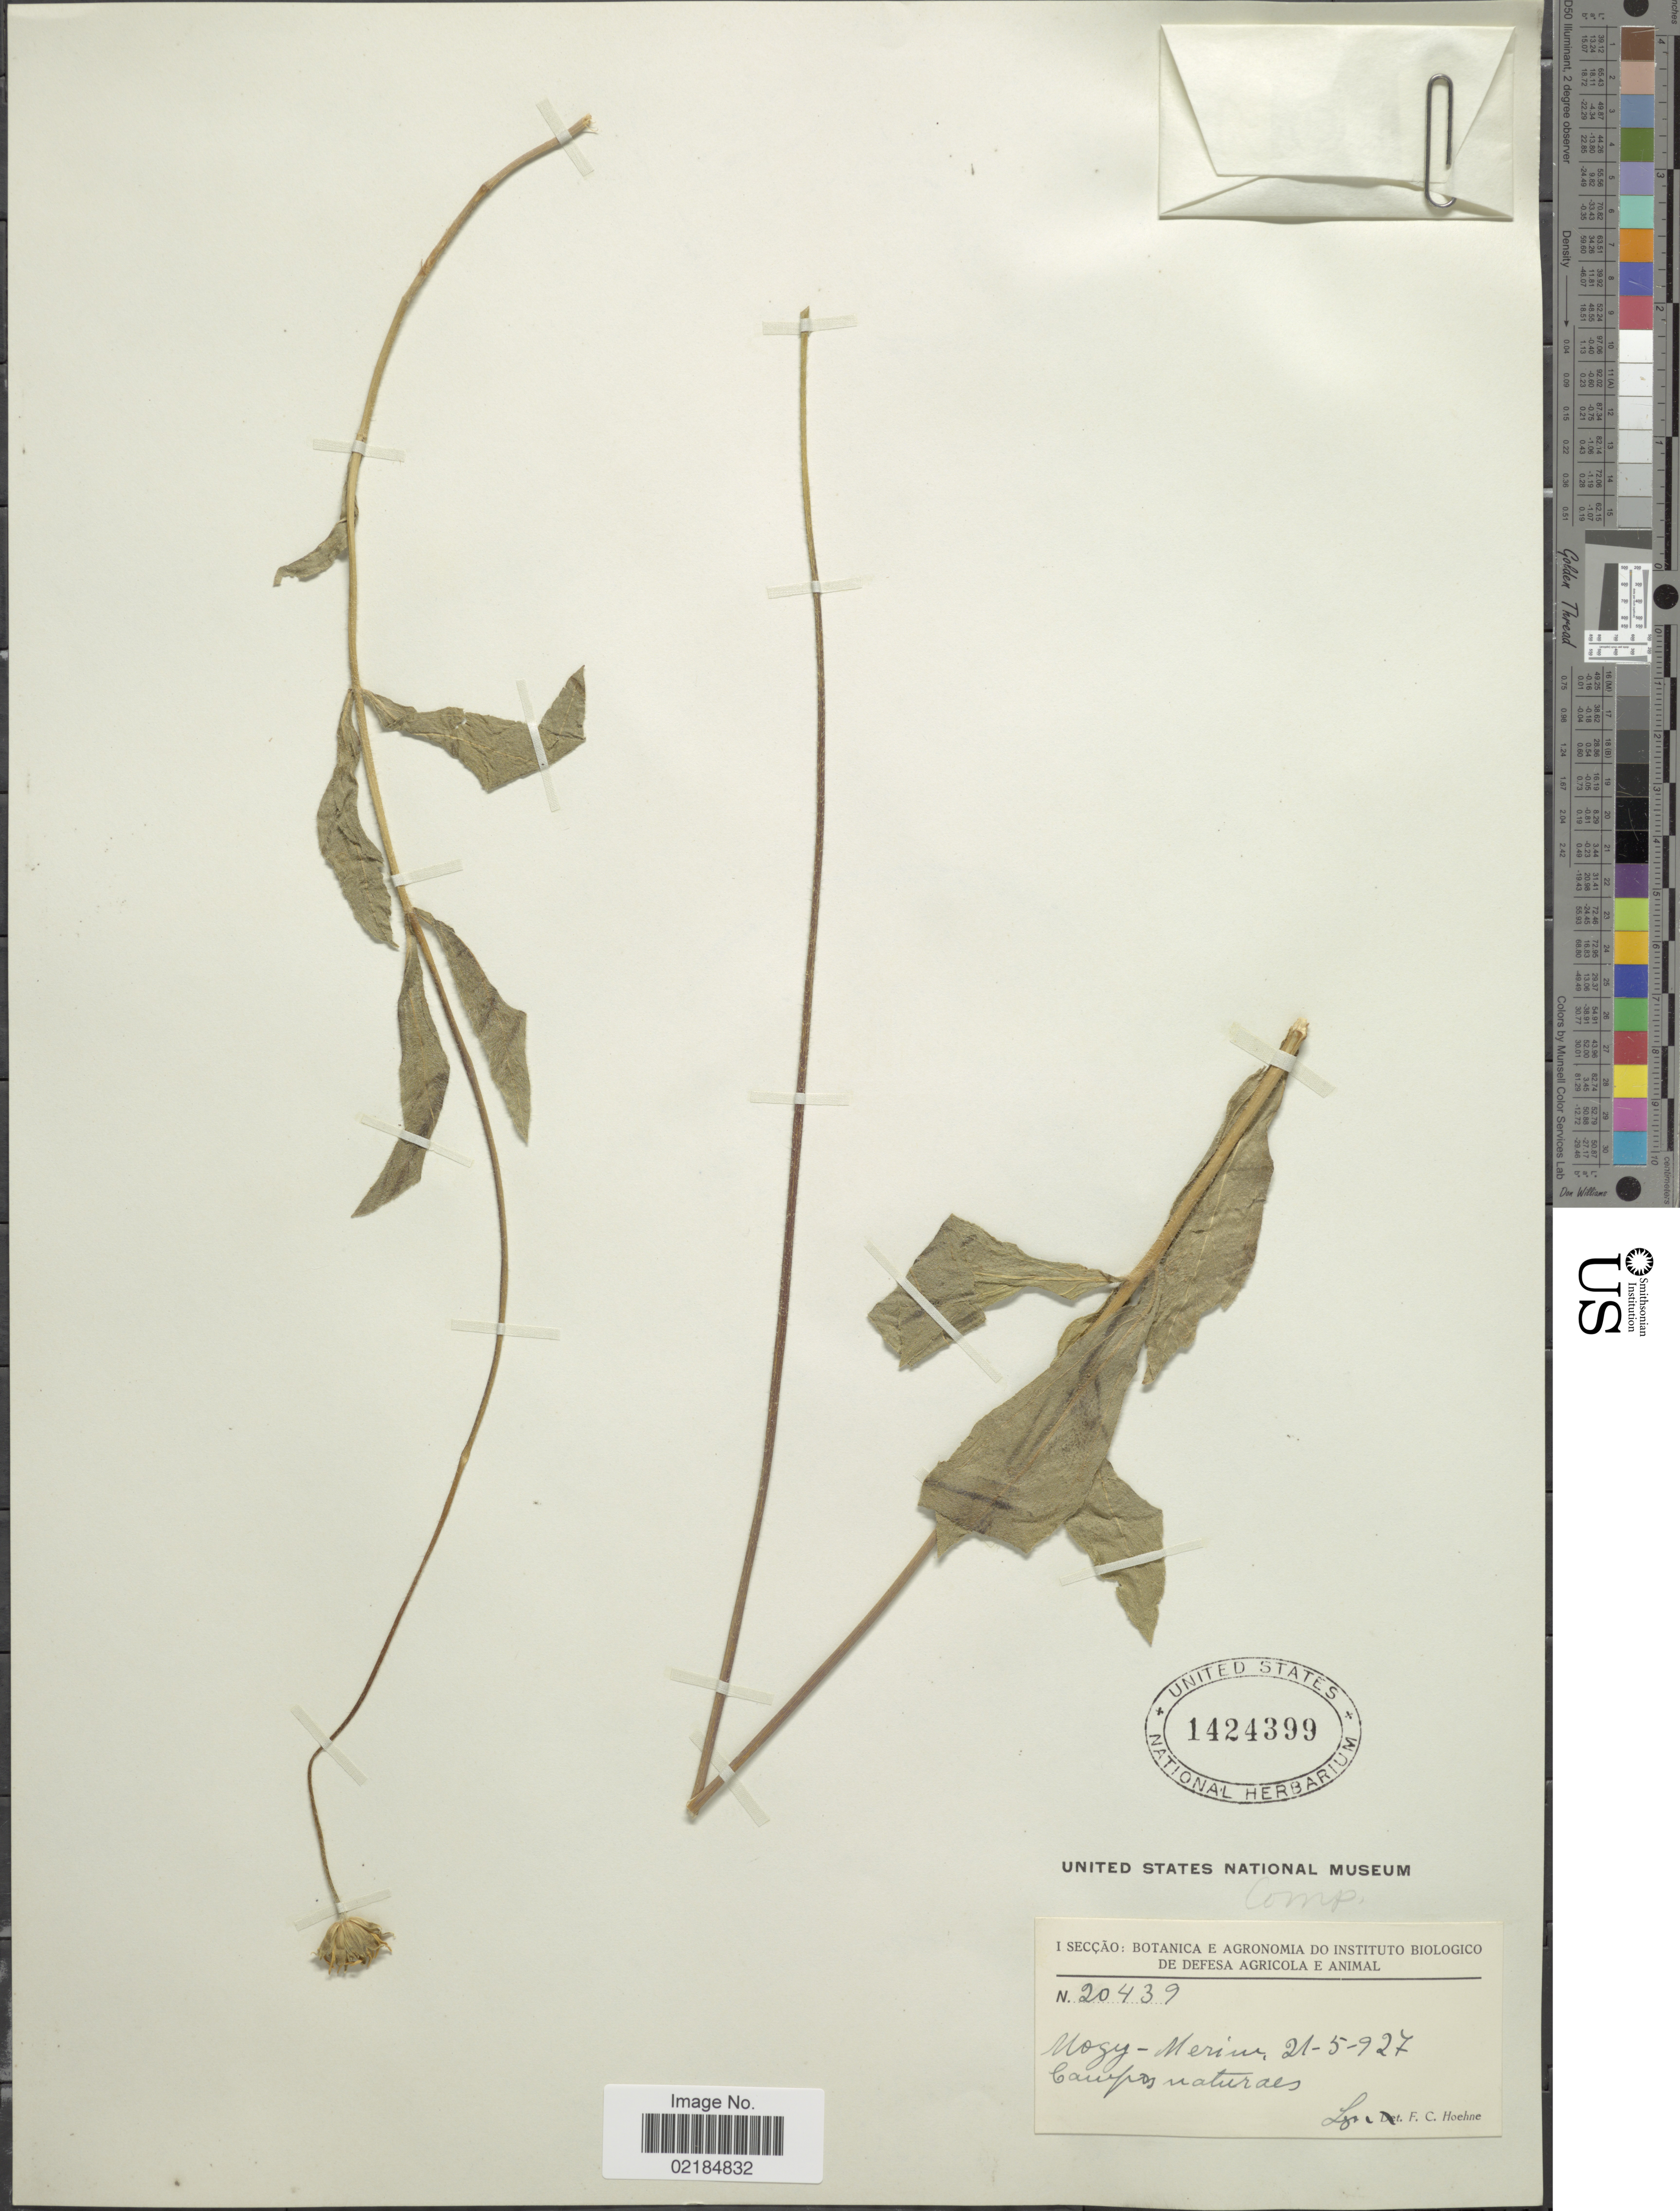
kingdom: Plantae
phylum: Tracheophyta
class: Magnoliopsida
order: Asterales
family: Asteraceae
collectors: F. C. Hoehne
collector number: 20439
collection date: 1927-05-21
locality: Mogy- Merinu [interpreted]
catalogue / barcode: US 1424399